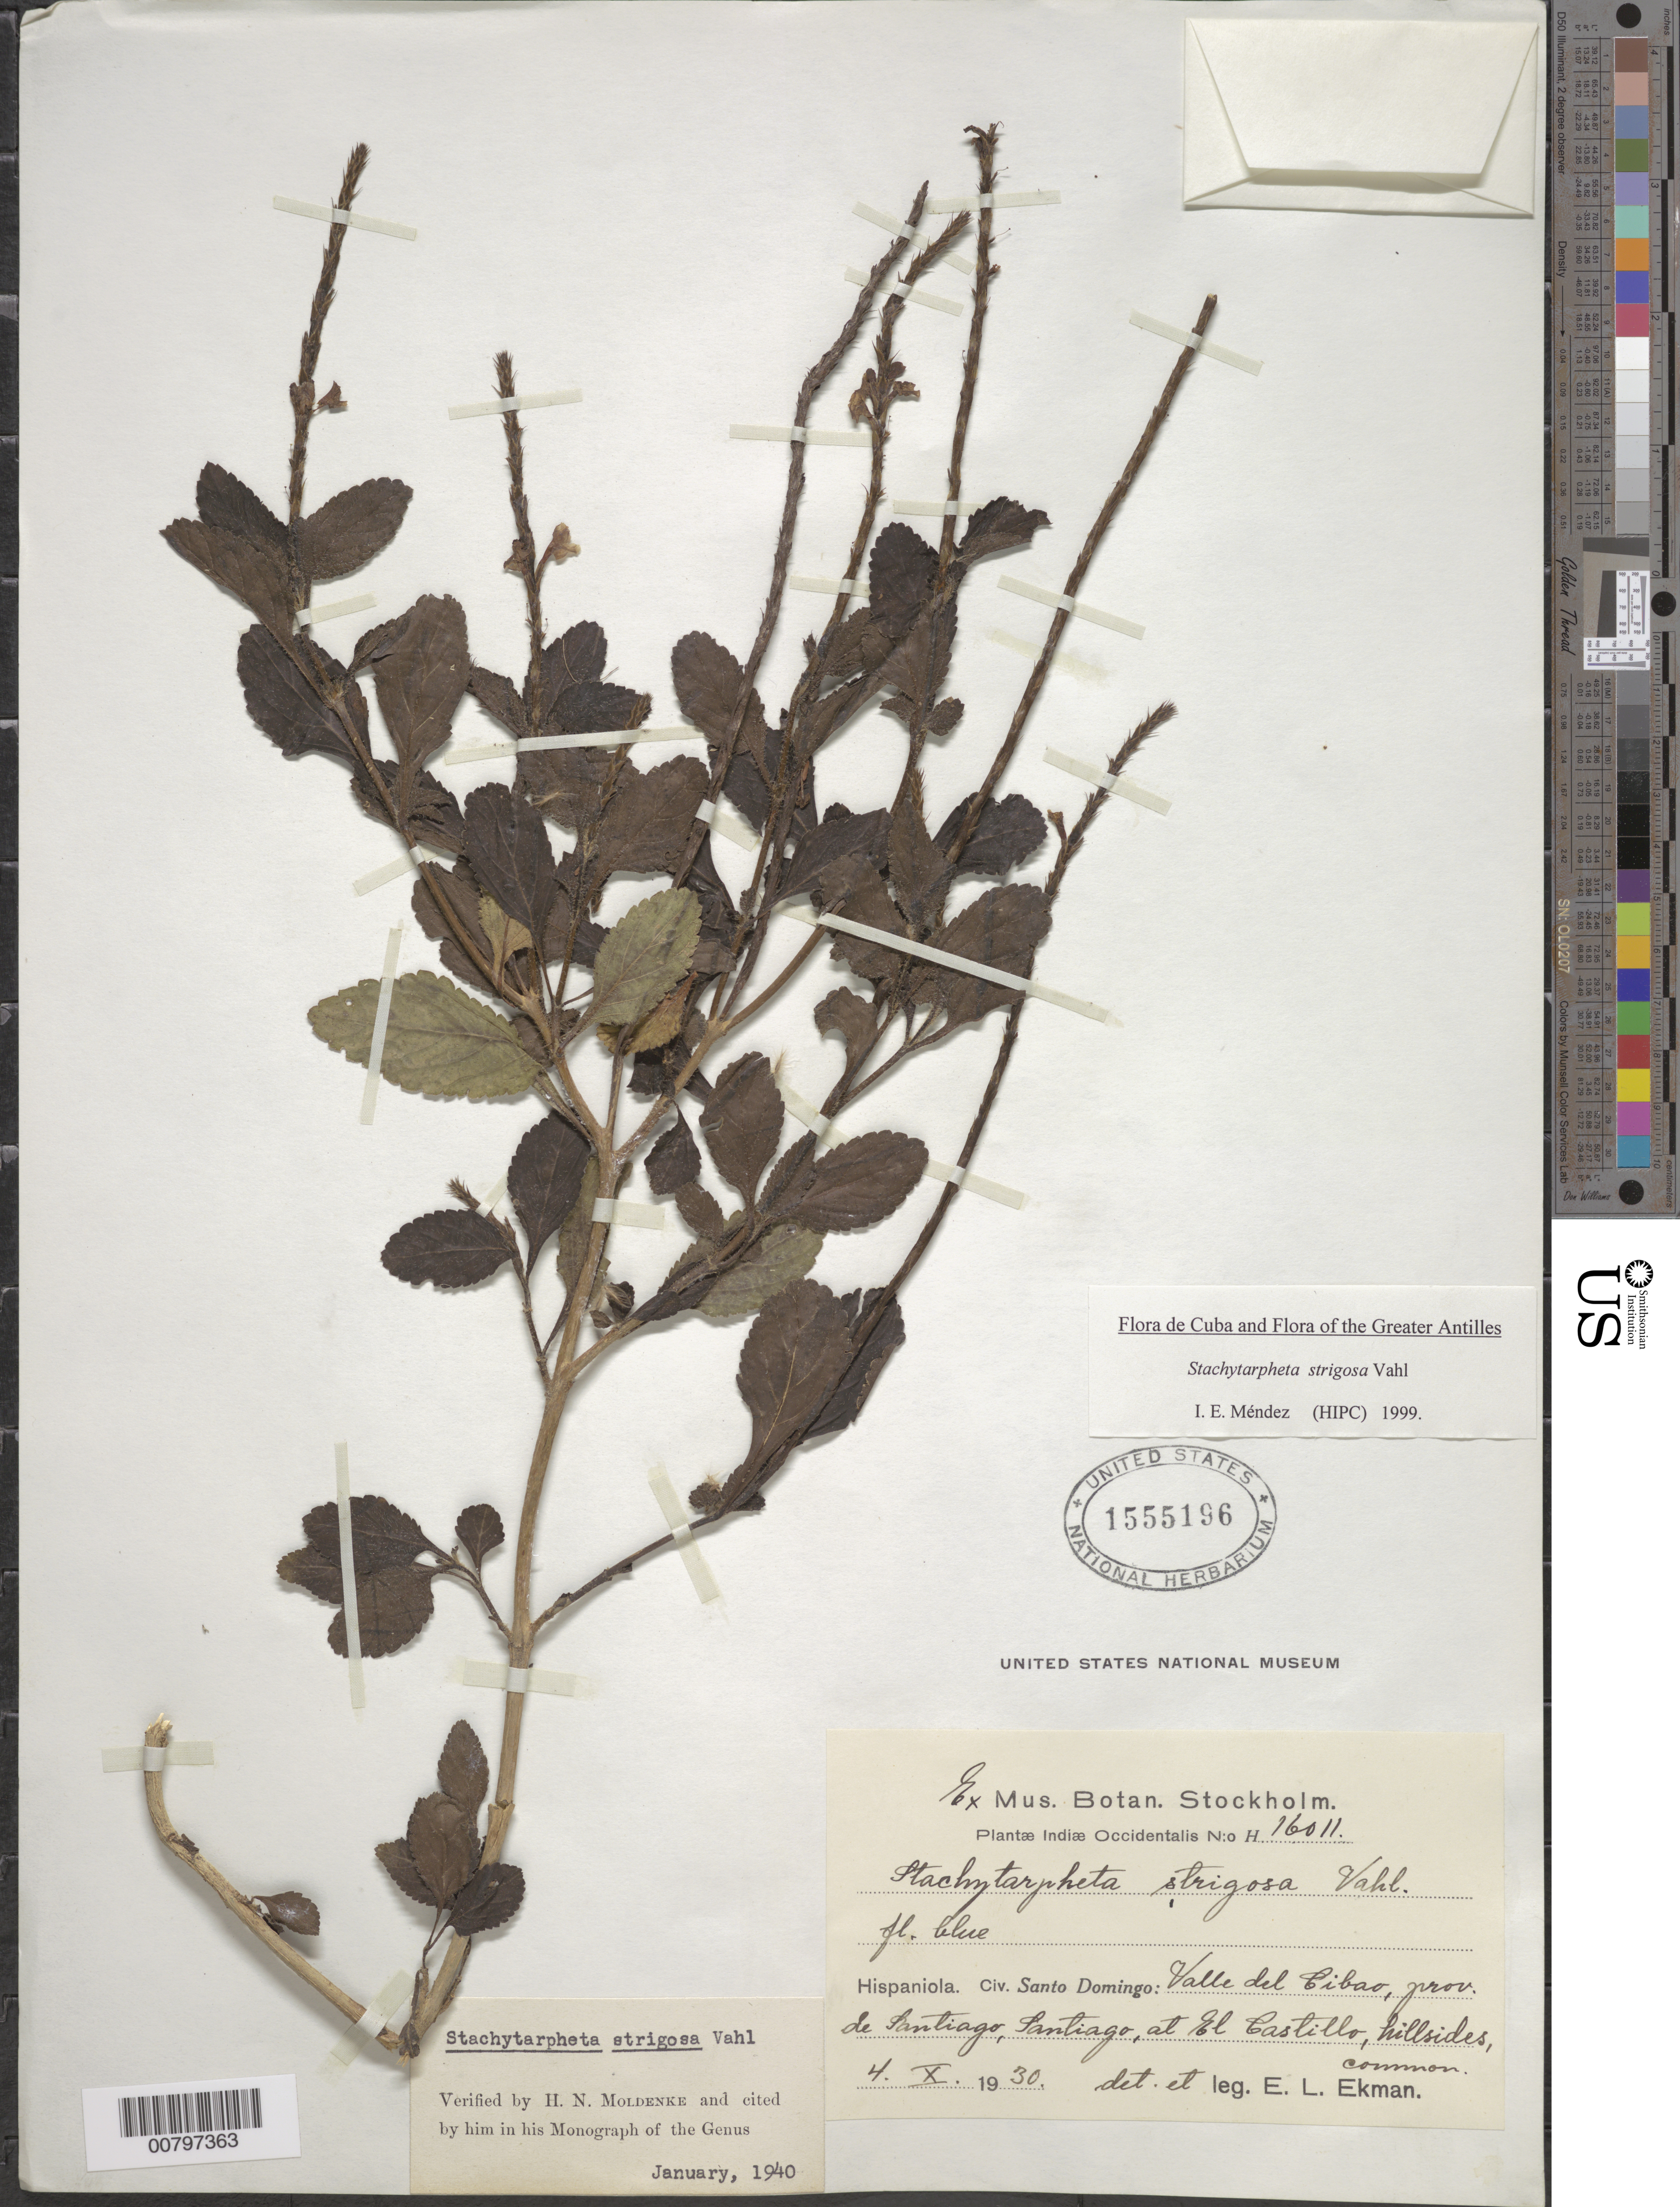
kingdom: Plantae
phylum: Tracheophyta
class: Magnoliopsida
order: Lamiales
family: Verbenaceae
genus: Stachytarpheta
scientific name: Stachytarpheta strigosa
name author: Vahl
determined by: Méndez, Isidro E., (HIPC)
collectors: E. L. Ekman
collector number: H 16011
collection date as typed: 04 Oct 1930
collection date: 1930-10-04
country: Dominican Republic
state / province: Santiago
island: Hispaniola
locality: Valle del Cibao, Santiago, at Castillo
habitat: Hillsides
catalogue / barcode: US 1555196